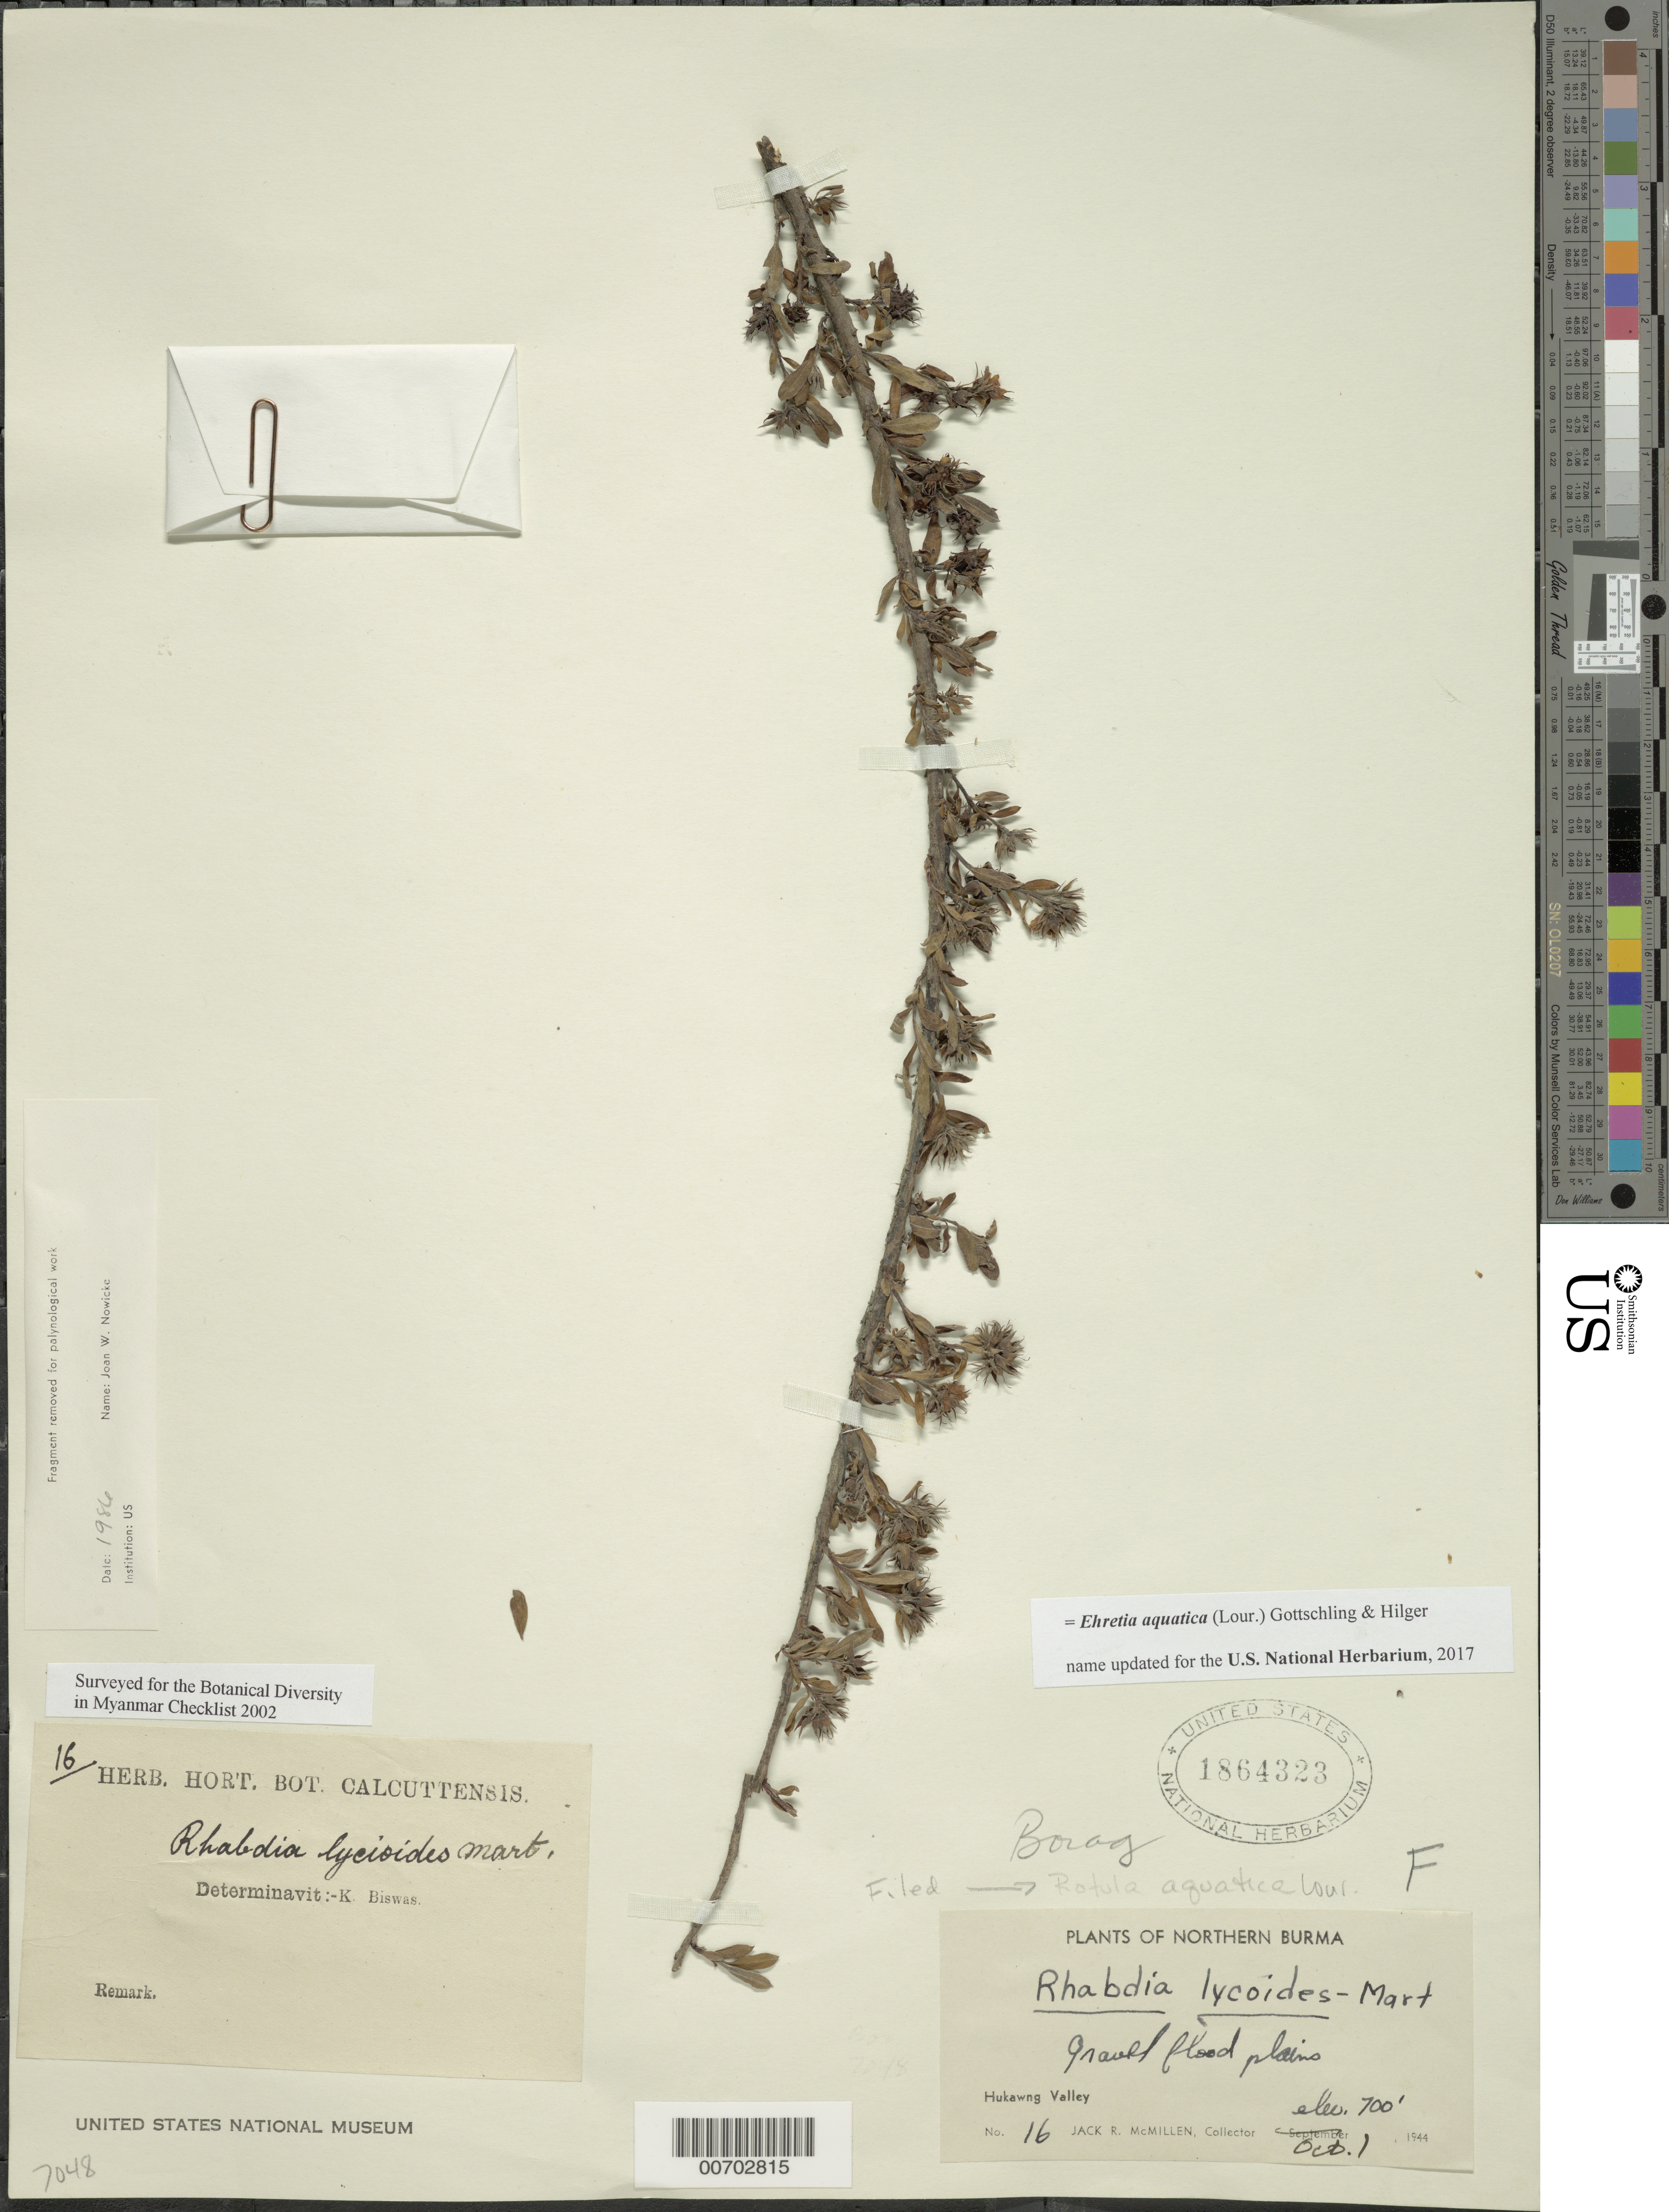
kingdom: Plantae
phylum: Tracheophyta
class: Magnoliopsida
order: Boraginales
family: Boraginaceae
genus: Rotula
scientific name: Rotula aquatica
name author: Lour.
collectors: J. McMillen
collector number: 16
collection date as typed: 01 Oct 1944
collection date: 1944-10-01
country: Myanmar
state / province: Kachin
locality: Hukawng Valley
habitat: Gravel floodplains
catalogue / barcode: US 1864323